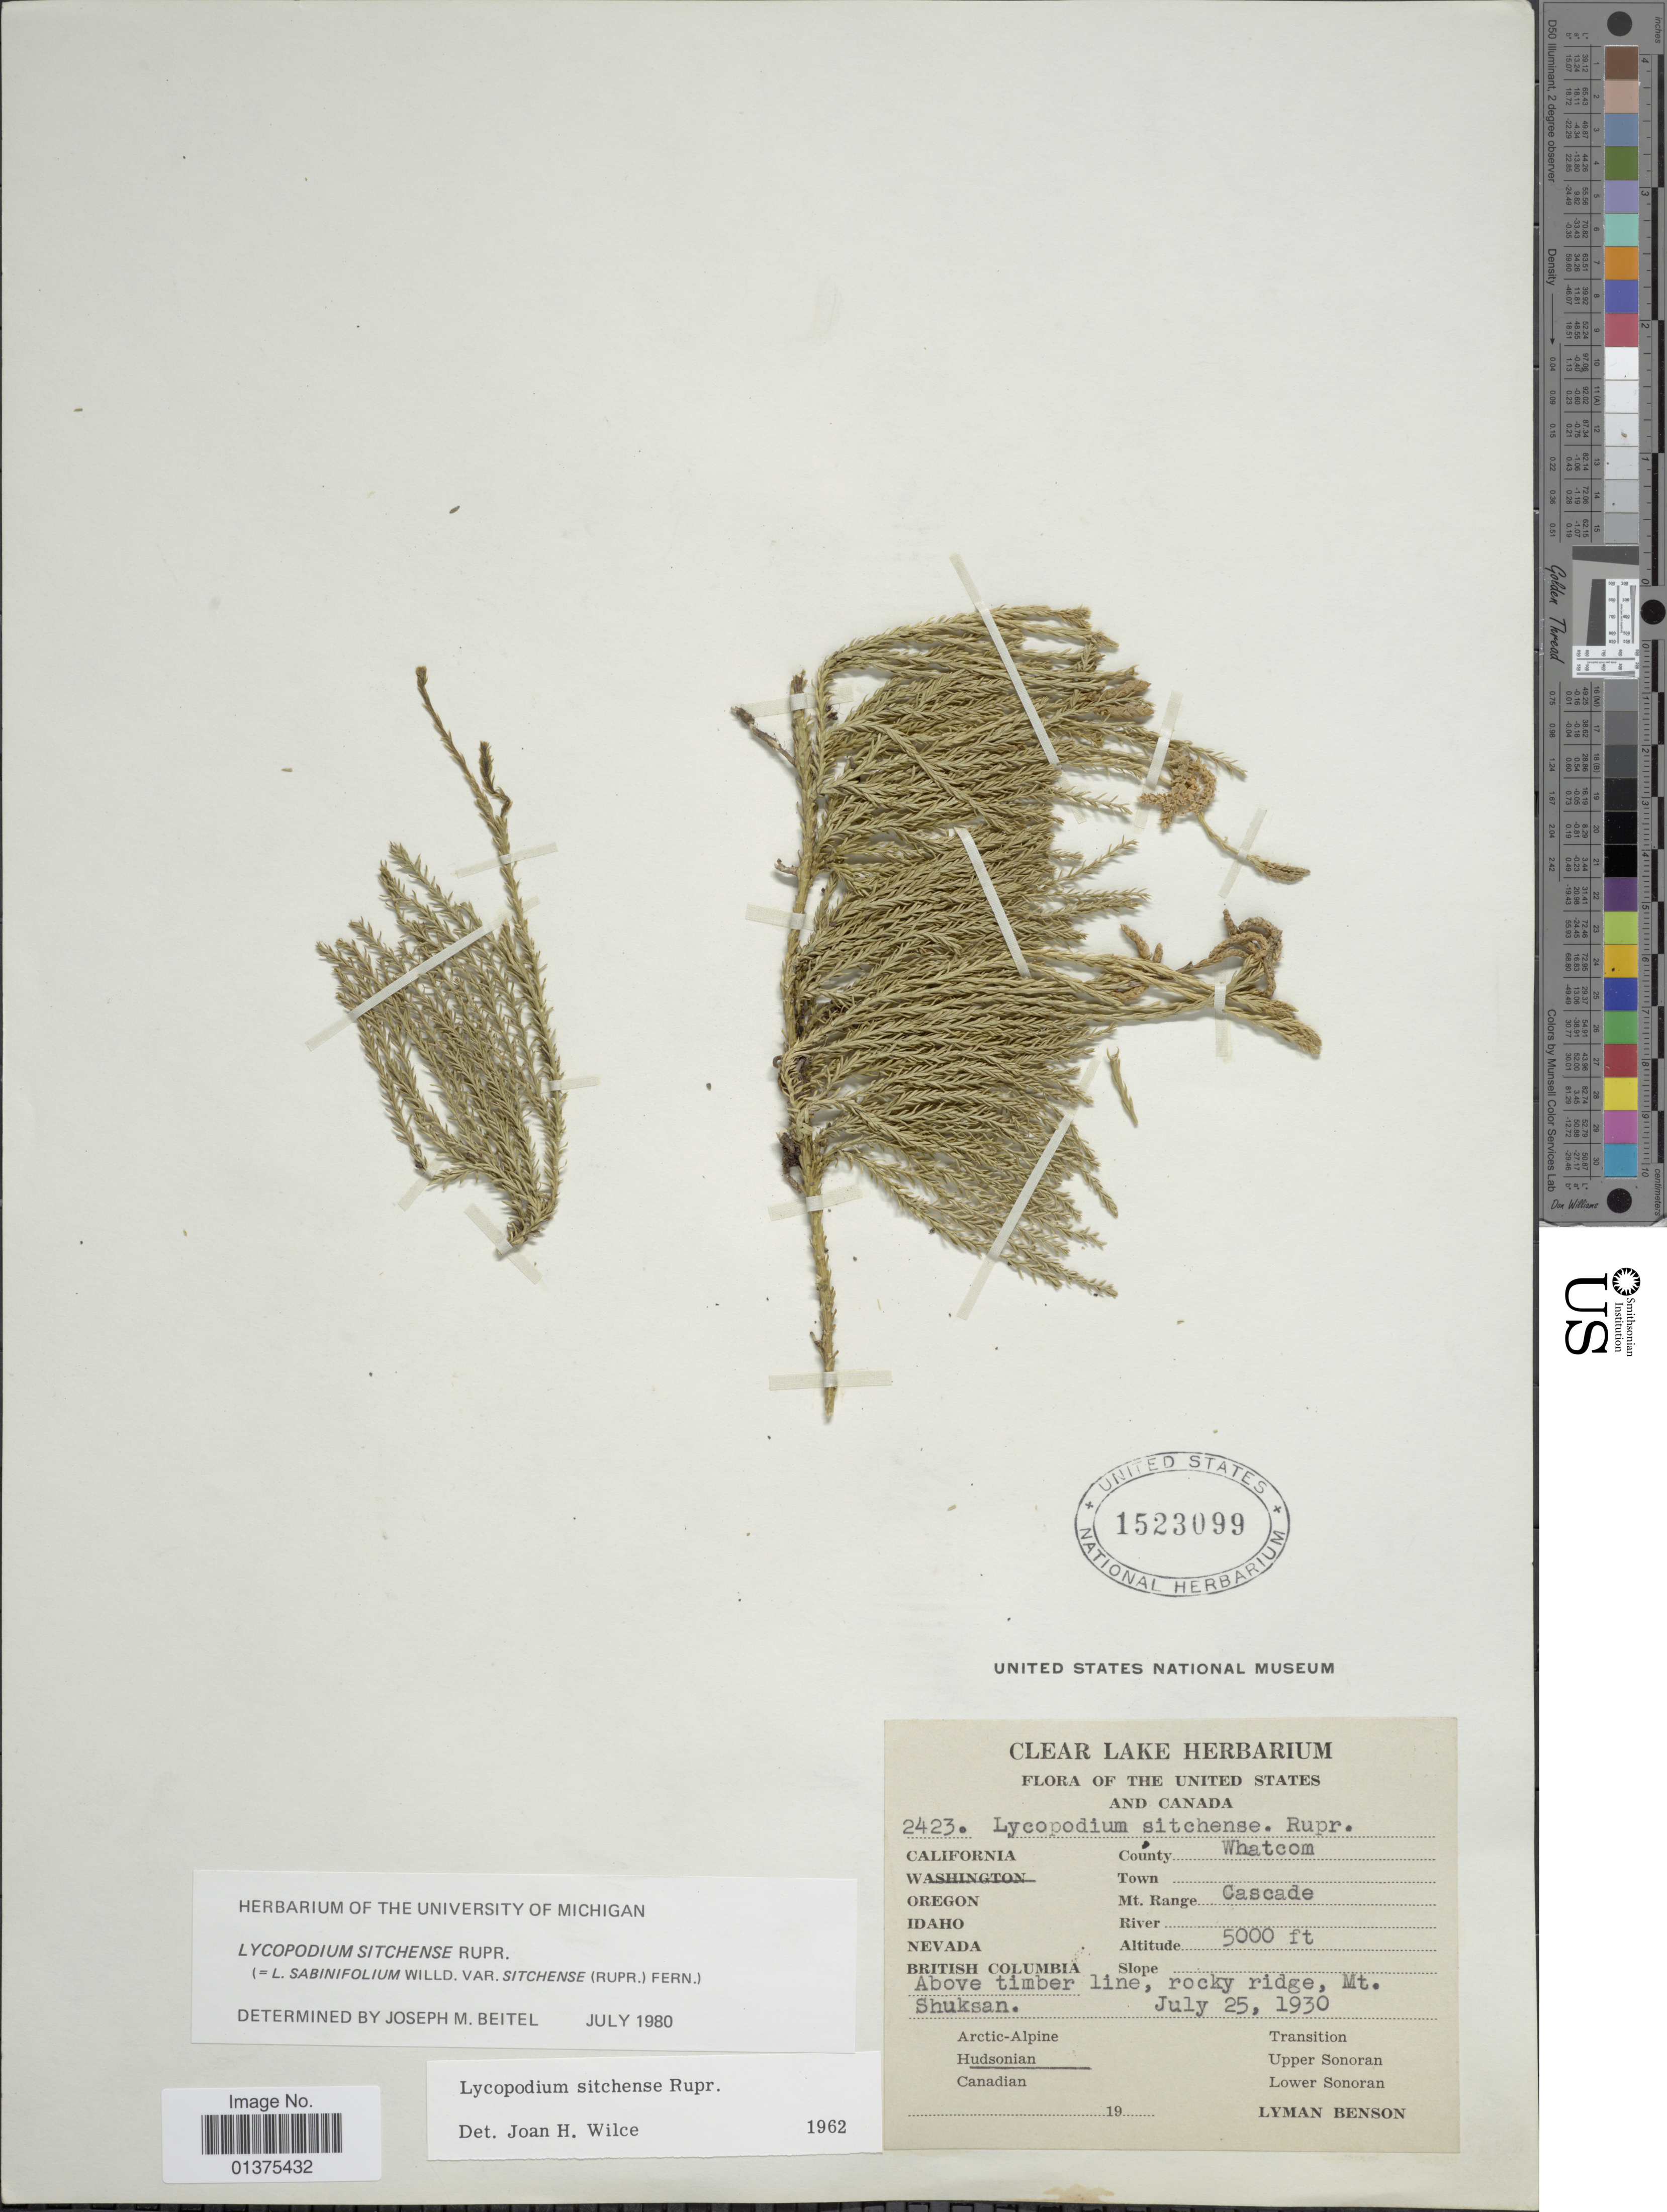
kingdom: Plantae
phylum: Tracheophyta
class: Lycopodiopsida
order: Lycopodiales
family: Lycopodiaceae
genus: Diphasiastrum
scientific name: Diphasiastrum sitchense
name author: (Rupr.) Holub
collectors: L. D. Benson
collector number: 2423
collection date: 1930-07-25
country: United States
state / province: Washington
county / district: Whatcom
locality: County Whatcom, Mt. Range Cascade, Above timber line rocky ridge, Mt. Shuksan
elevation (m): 1524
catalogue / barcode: US 1523099